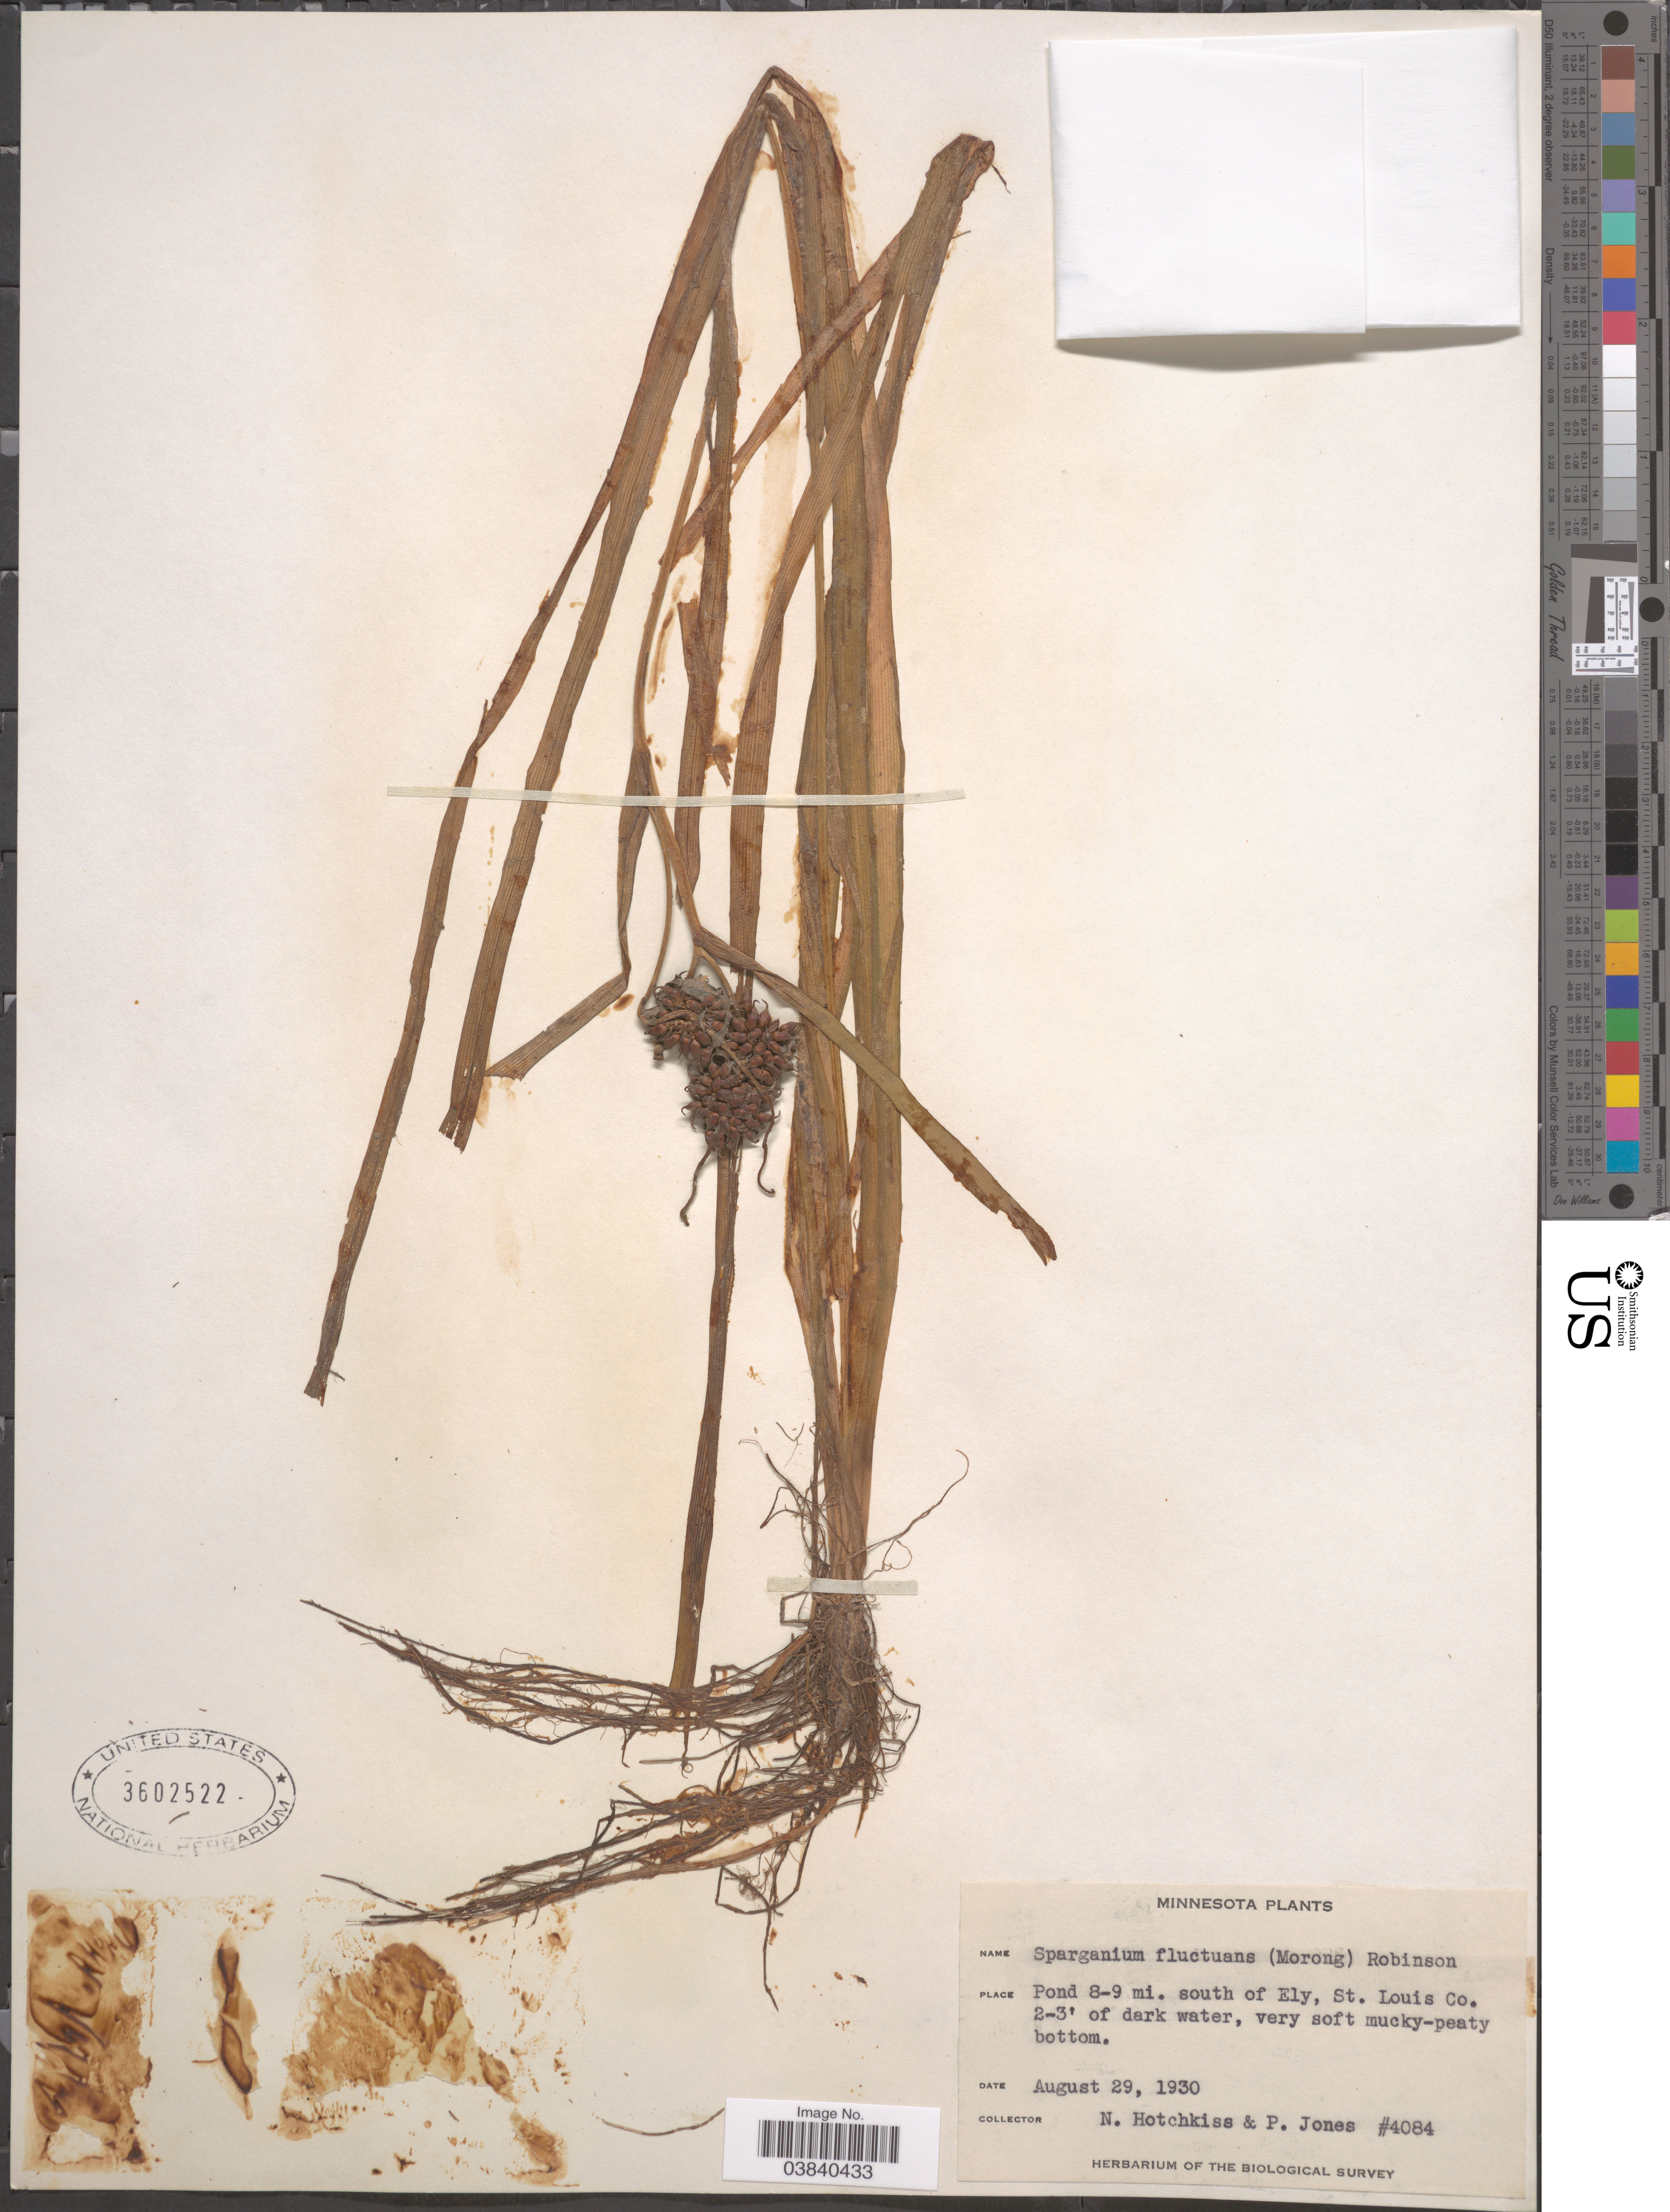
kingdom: Plantae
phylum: Tracheophyta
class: Liliopsida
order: Poales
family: Typhaceae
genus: Sparganium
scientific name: Sparganium fluctuans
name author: (Engelm.) B.L. Rob.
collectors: N. Hotchkiss & P. Jones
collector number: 4084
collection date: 1930-08-29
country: United States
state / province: Minnesota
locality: Pond 8-9 mi. south of Ely, St. Louis Co.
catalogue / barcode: US 3602522